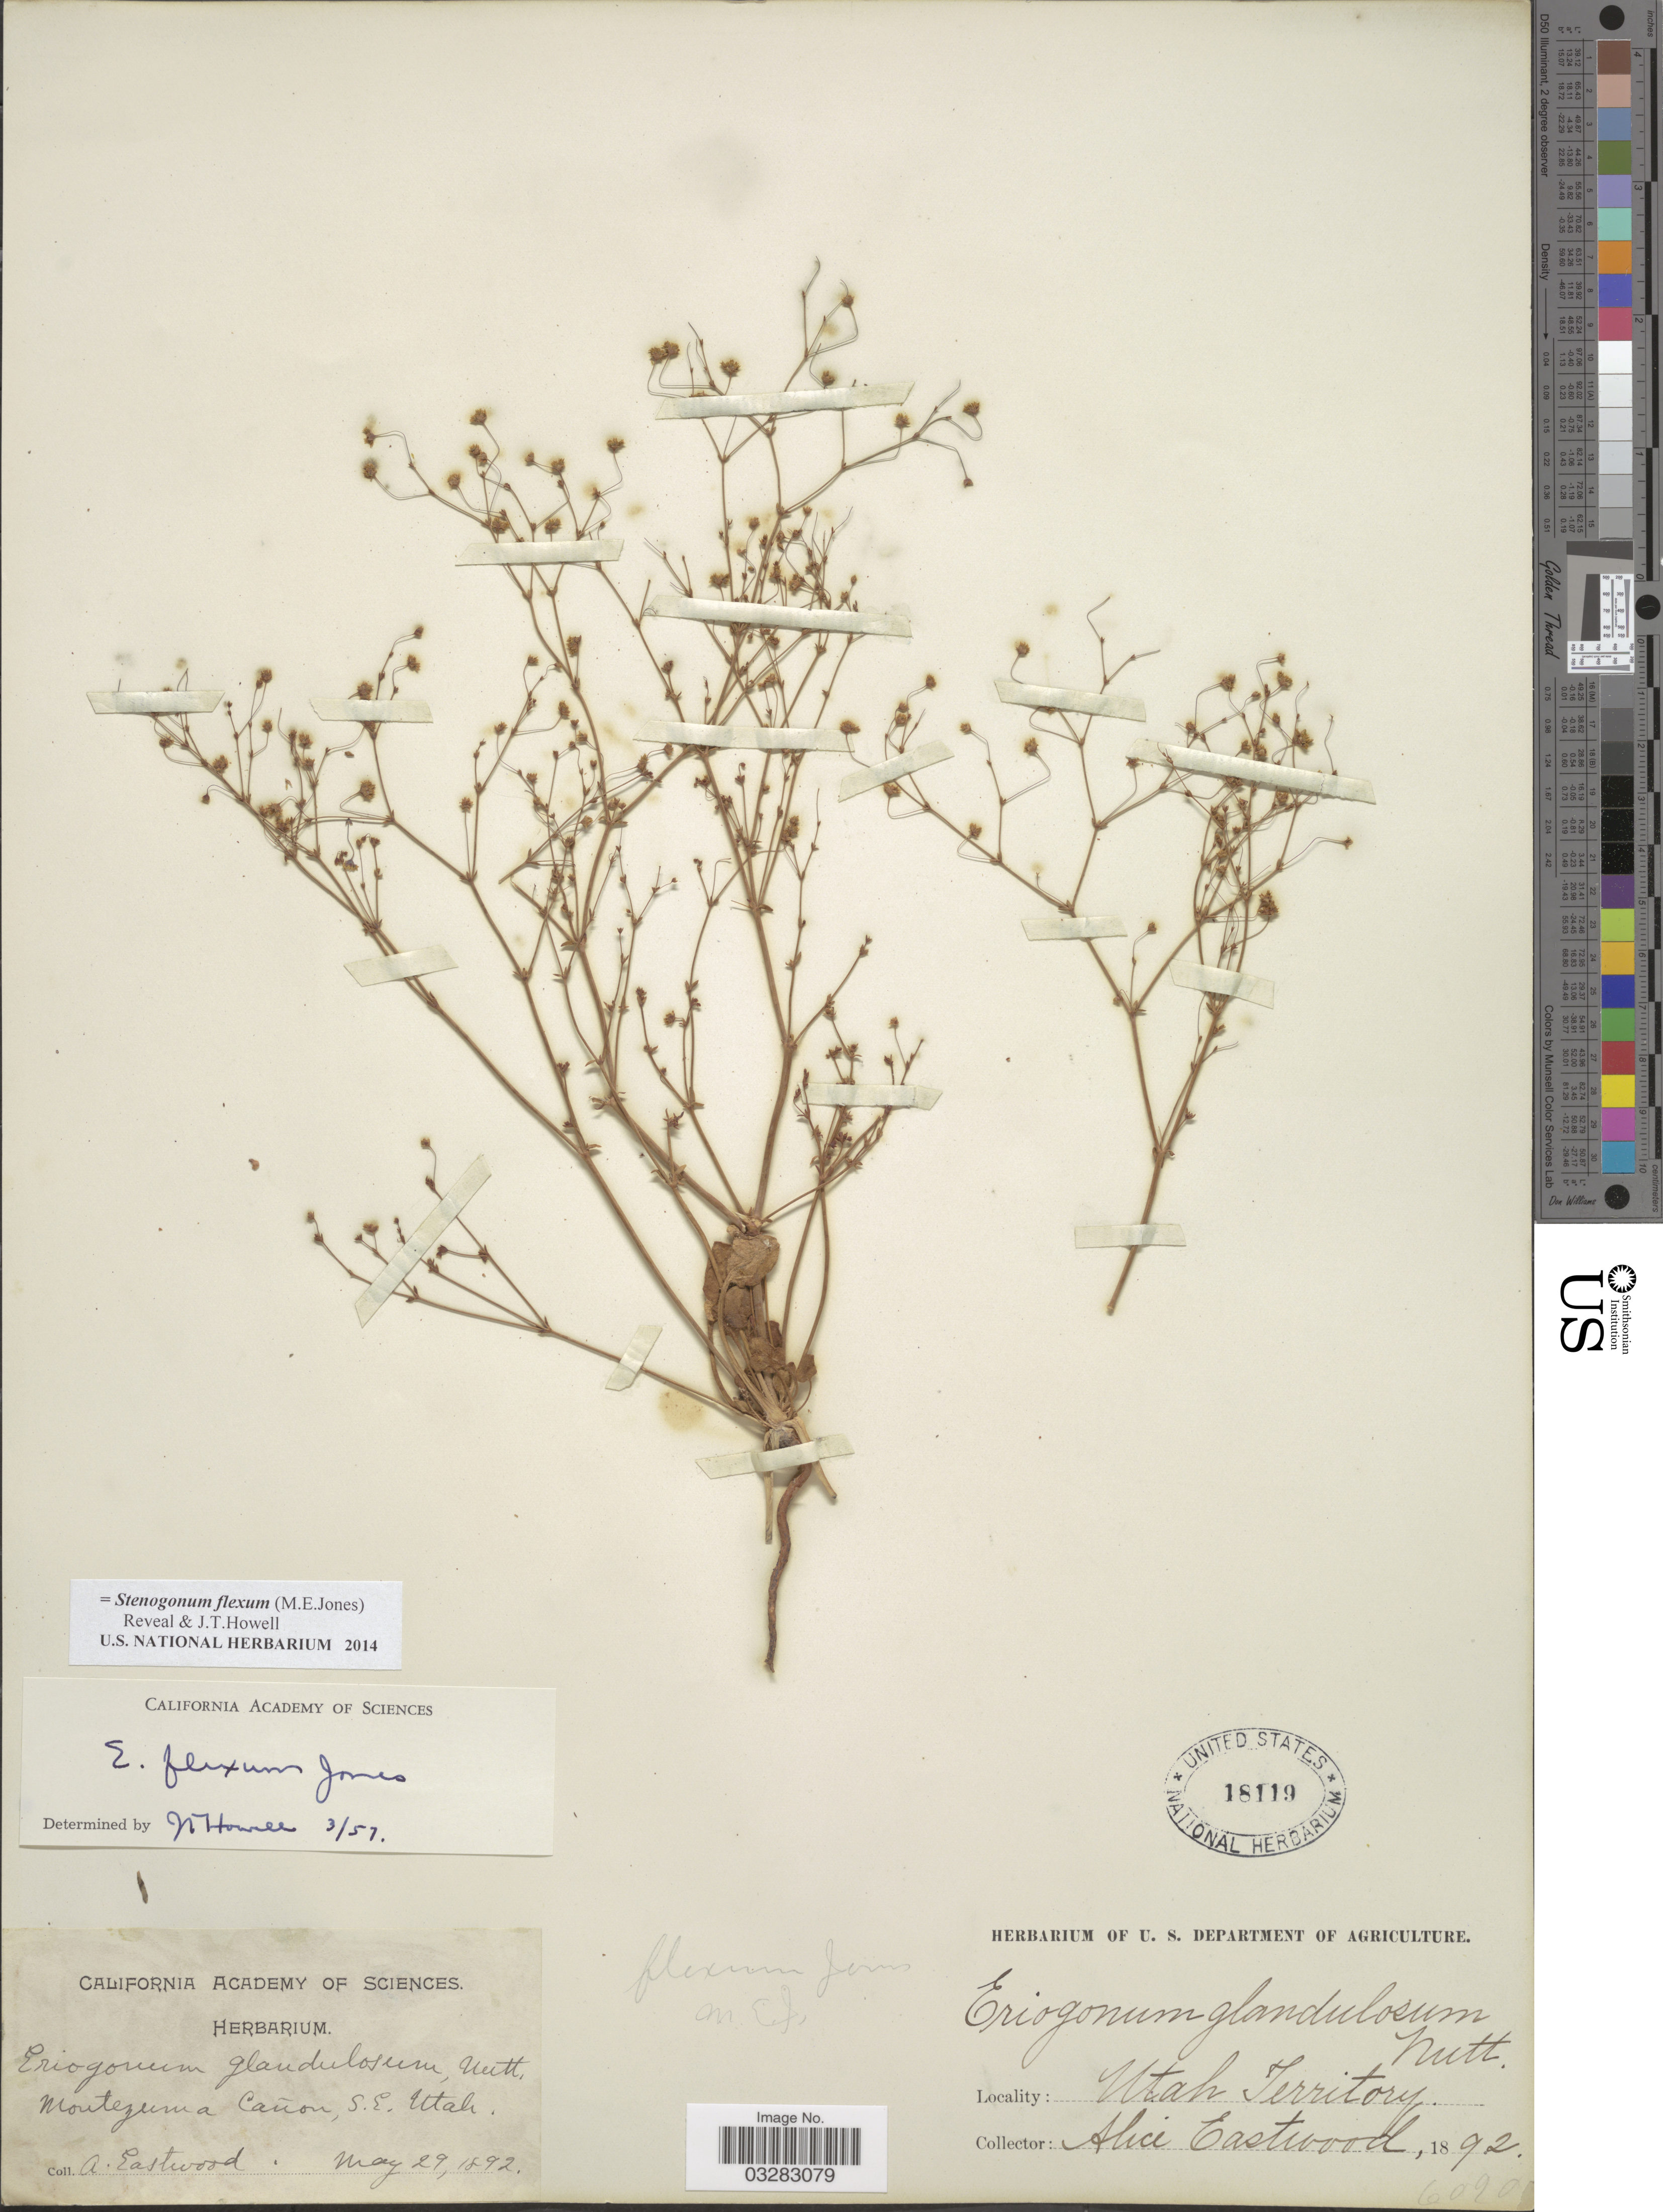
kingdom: Plantae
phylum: Tracheophyta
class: Magnoliopsida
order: Caryophyllales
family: Polygonaceae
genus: Stenogonum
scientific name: Stenogonum flexum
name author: (M.E. Jones) Reveal & J.T. Howell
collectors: A. Eastwood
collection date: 1892-05-29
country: United States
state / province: Utah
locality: Montezuma Cañon, S.E. Utah. Utah Territory.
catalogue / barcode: US 18119